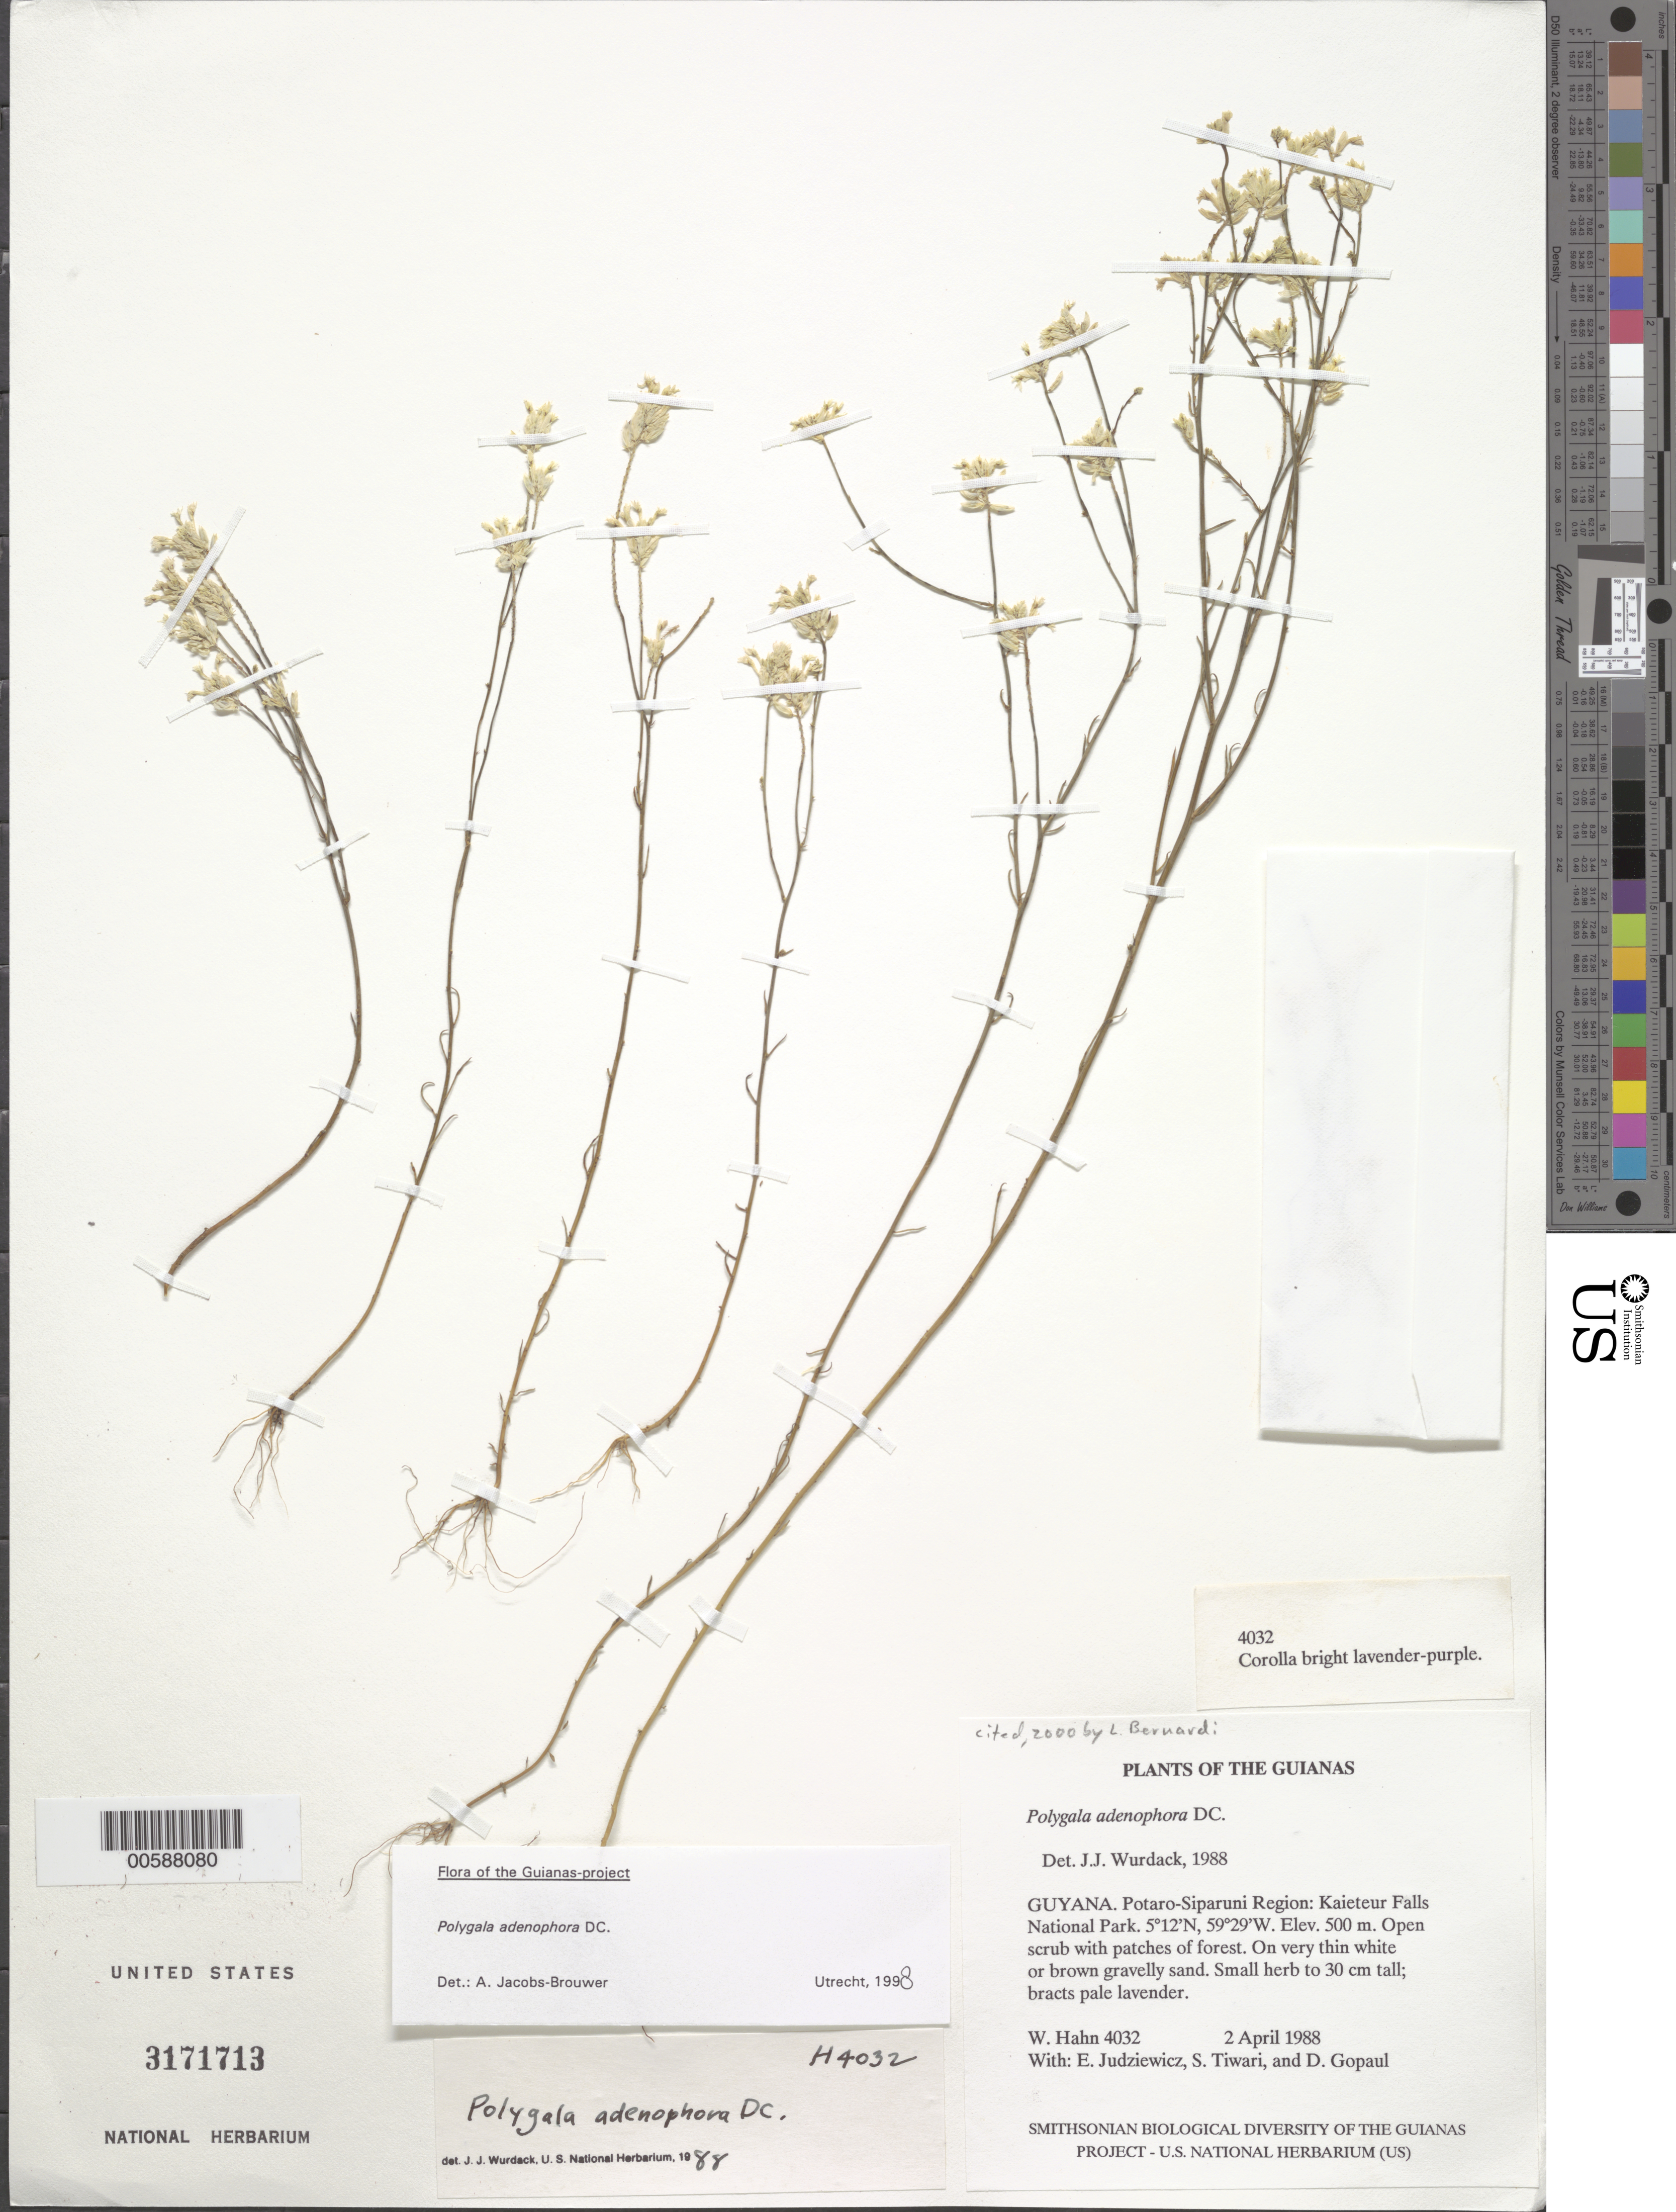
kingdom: Plantae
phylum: Tracheophyta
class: Magnoliopsida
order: Fabales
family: Polygalaceae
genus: Polygala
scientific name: Polygala adenophora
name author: DC.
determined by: Jacobs-Brouwer, A.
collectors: W. Hahn, E. J. Judziewicz, S. Tiwari & D. Gopaul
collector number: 4032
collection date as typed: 2 April 1988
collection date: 1988-04-02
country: Guyana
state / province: Potaro-Siparuni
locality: Kaieteur Falls National Park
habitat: Open scrub with patches of forest. On very thin white or brown gravelly sand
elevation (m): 500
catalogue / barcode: US 3171713